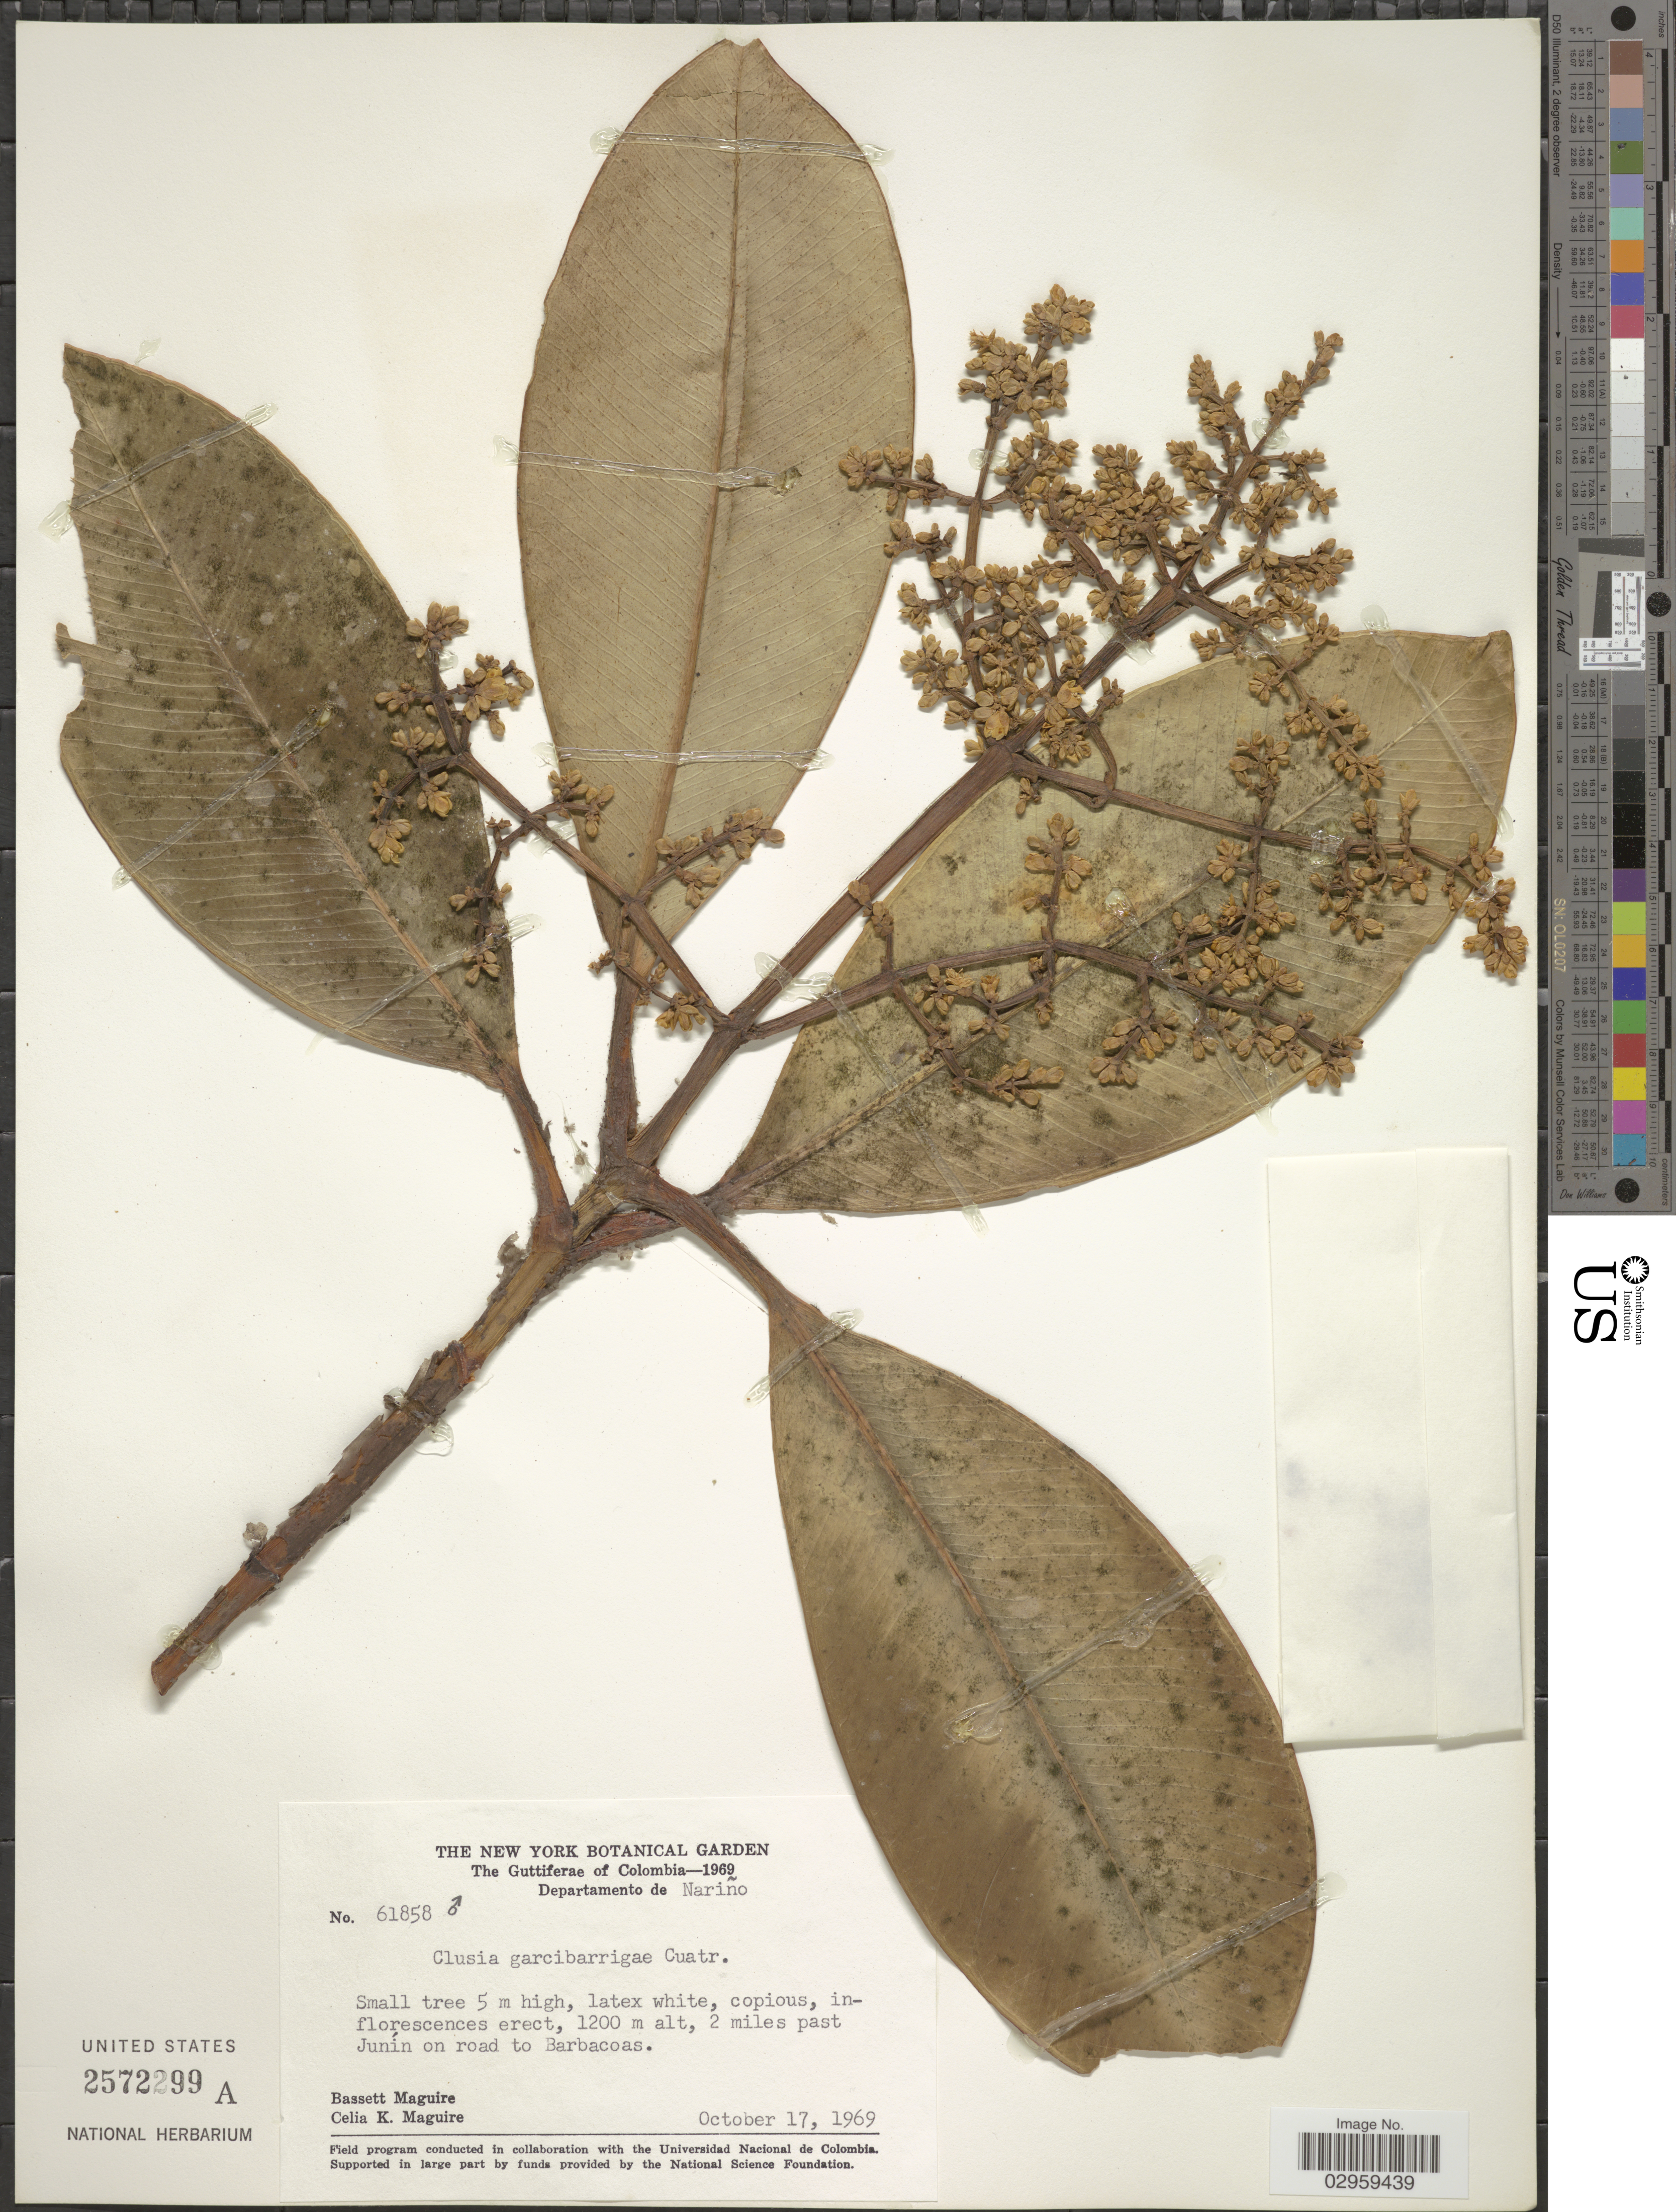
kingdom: Plantae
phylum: Tracheophyta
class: Magnoliopsida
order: Malpighiales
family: Clusiaceae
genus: Clusia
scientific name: Clusia garcibarrigae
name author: Cuatrec.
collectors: B. Maguire & C. K. Maguire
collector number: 61858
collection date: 1969-10-17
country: Colombia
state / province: Nariño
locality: Departamento de Nariño. 2 miles past Junín on road to Barbacoas.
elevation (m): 1200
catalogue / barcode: US 2572299A